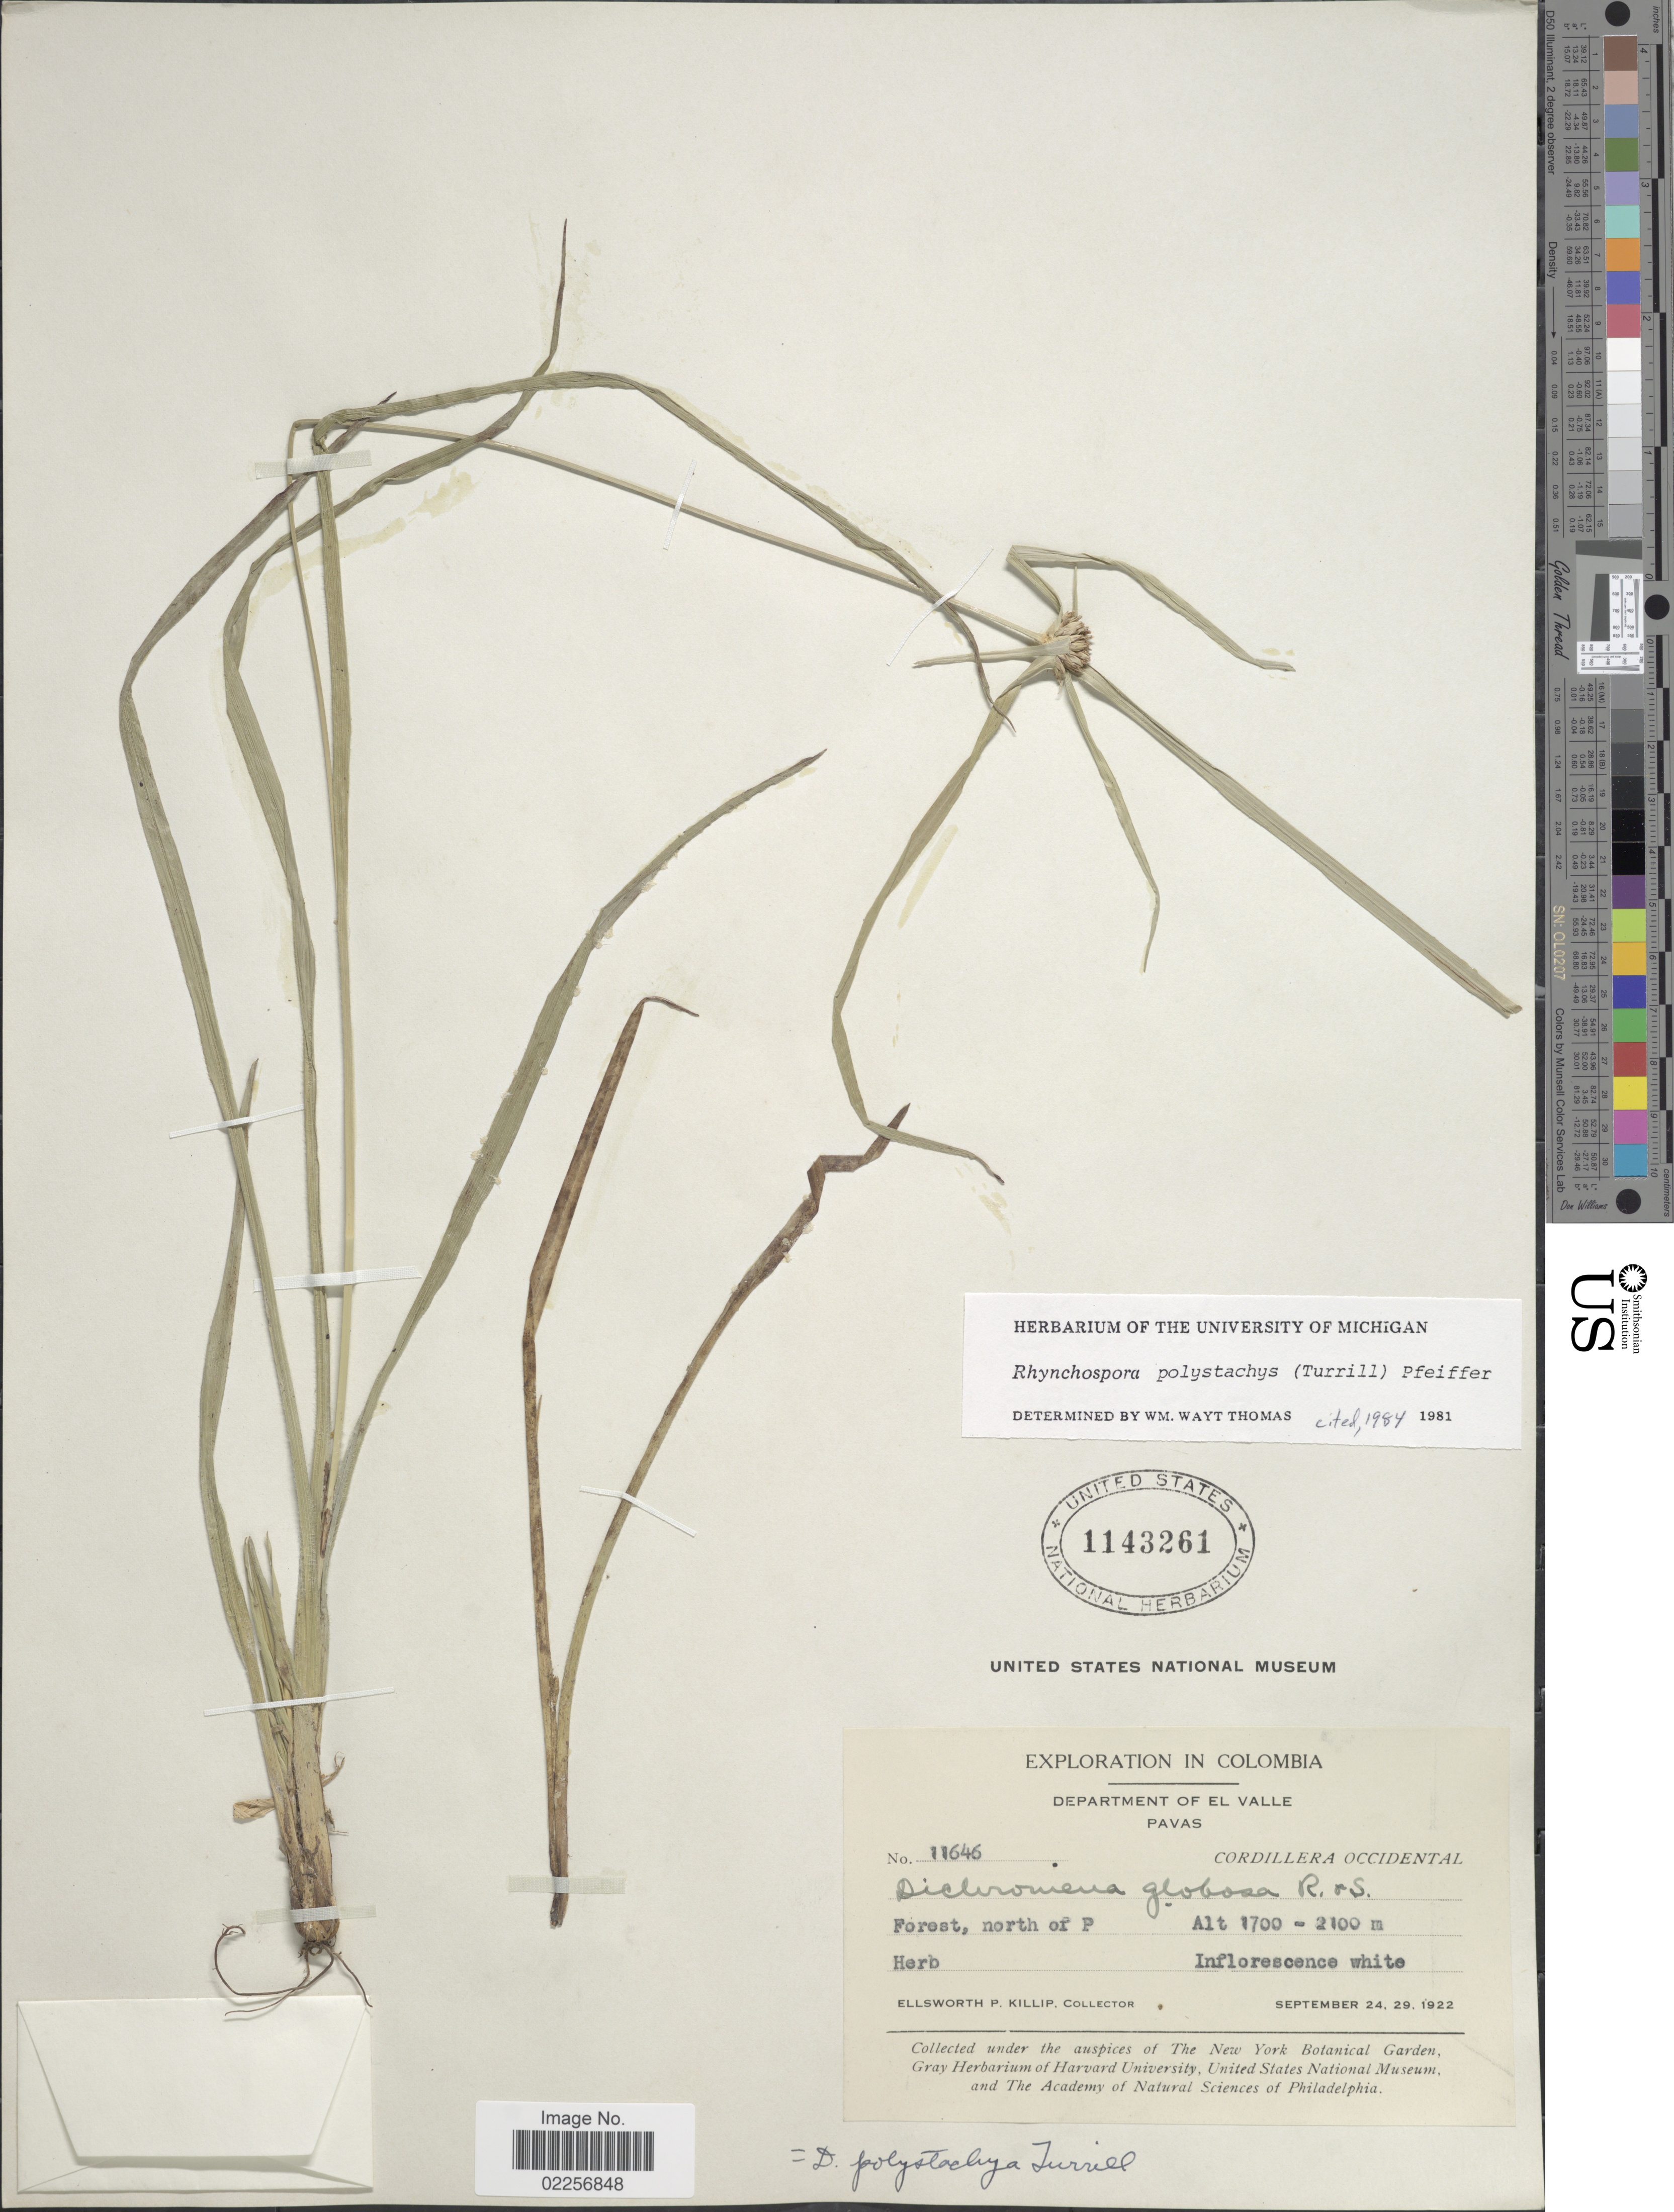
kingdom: Plantae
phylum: Tracheophyta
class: Liliopsida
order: Poales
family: Cyperaceae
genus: Rhynchospora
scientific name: Rhynchospora polystachys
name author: (Turrill) H. Pfeiff.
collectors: E. P. Killip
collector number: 11646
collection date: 1922-09-24/1922-09-29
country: Colombia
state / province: Valle del Cauca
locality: Department of El Valle. Pavas. Cordillera Occidental. Forest, north of P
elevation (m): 1700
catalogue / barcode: US 1143261